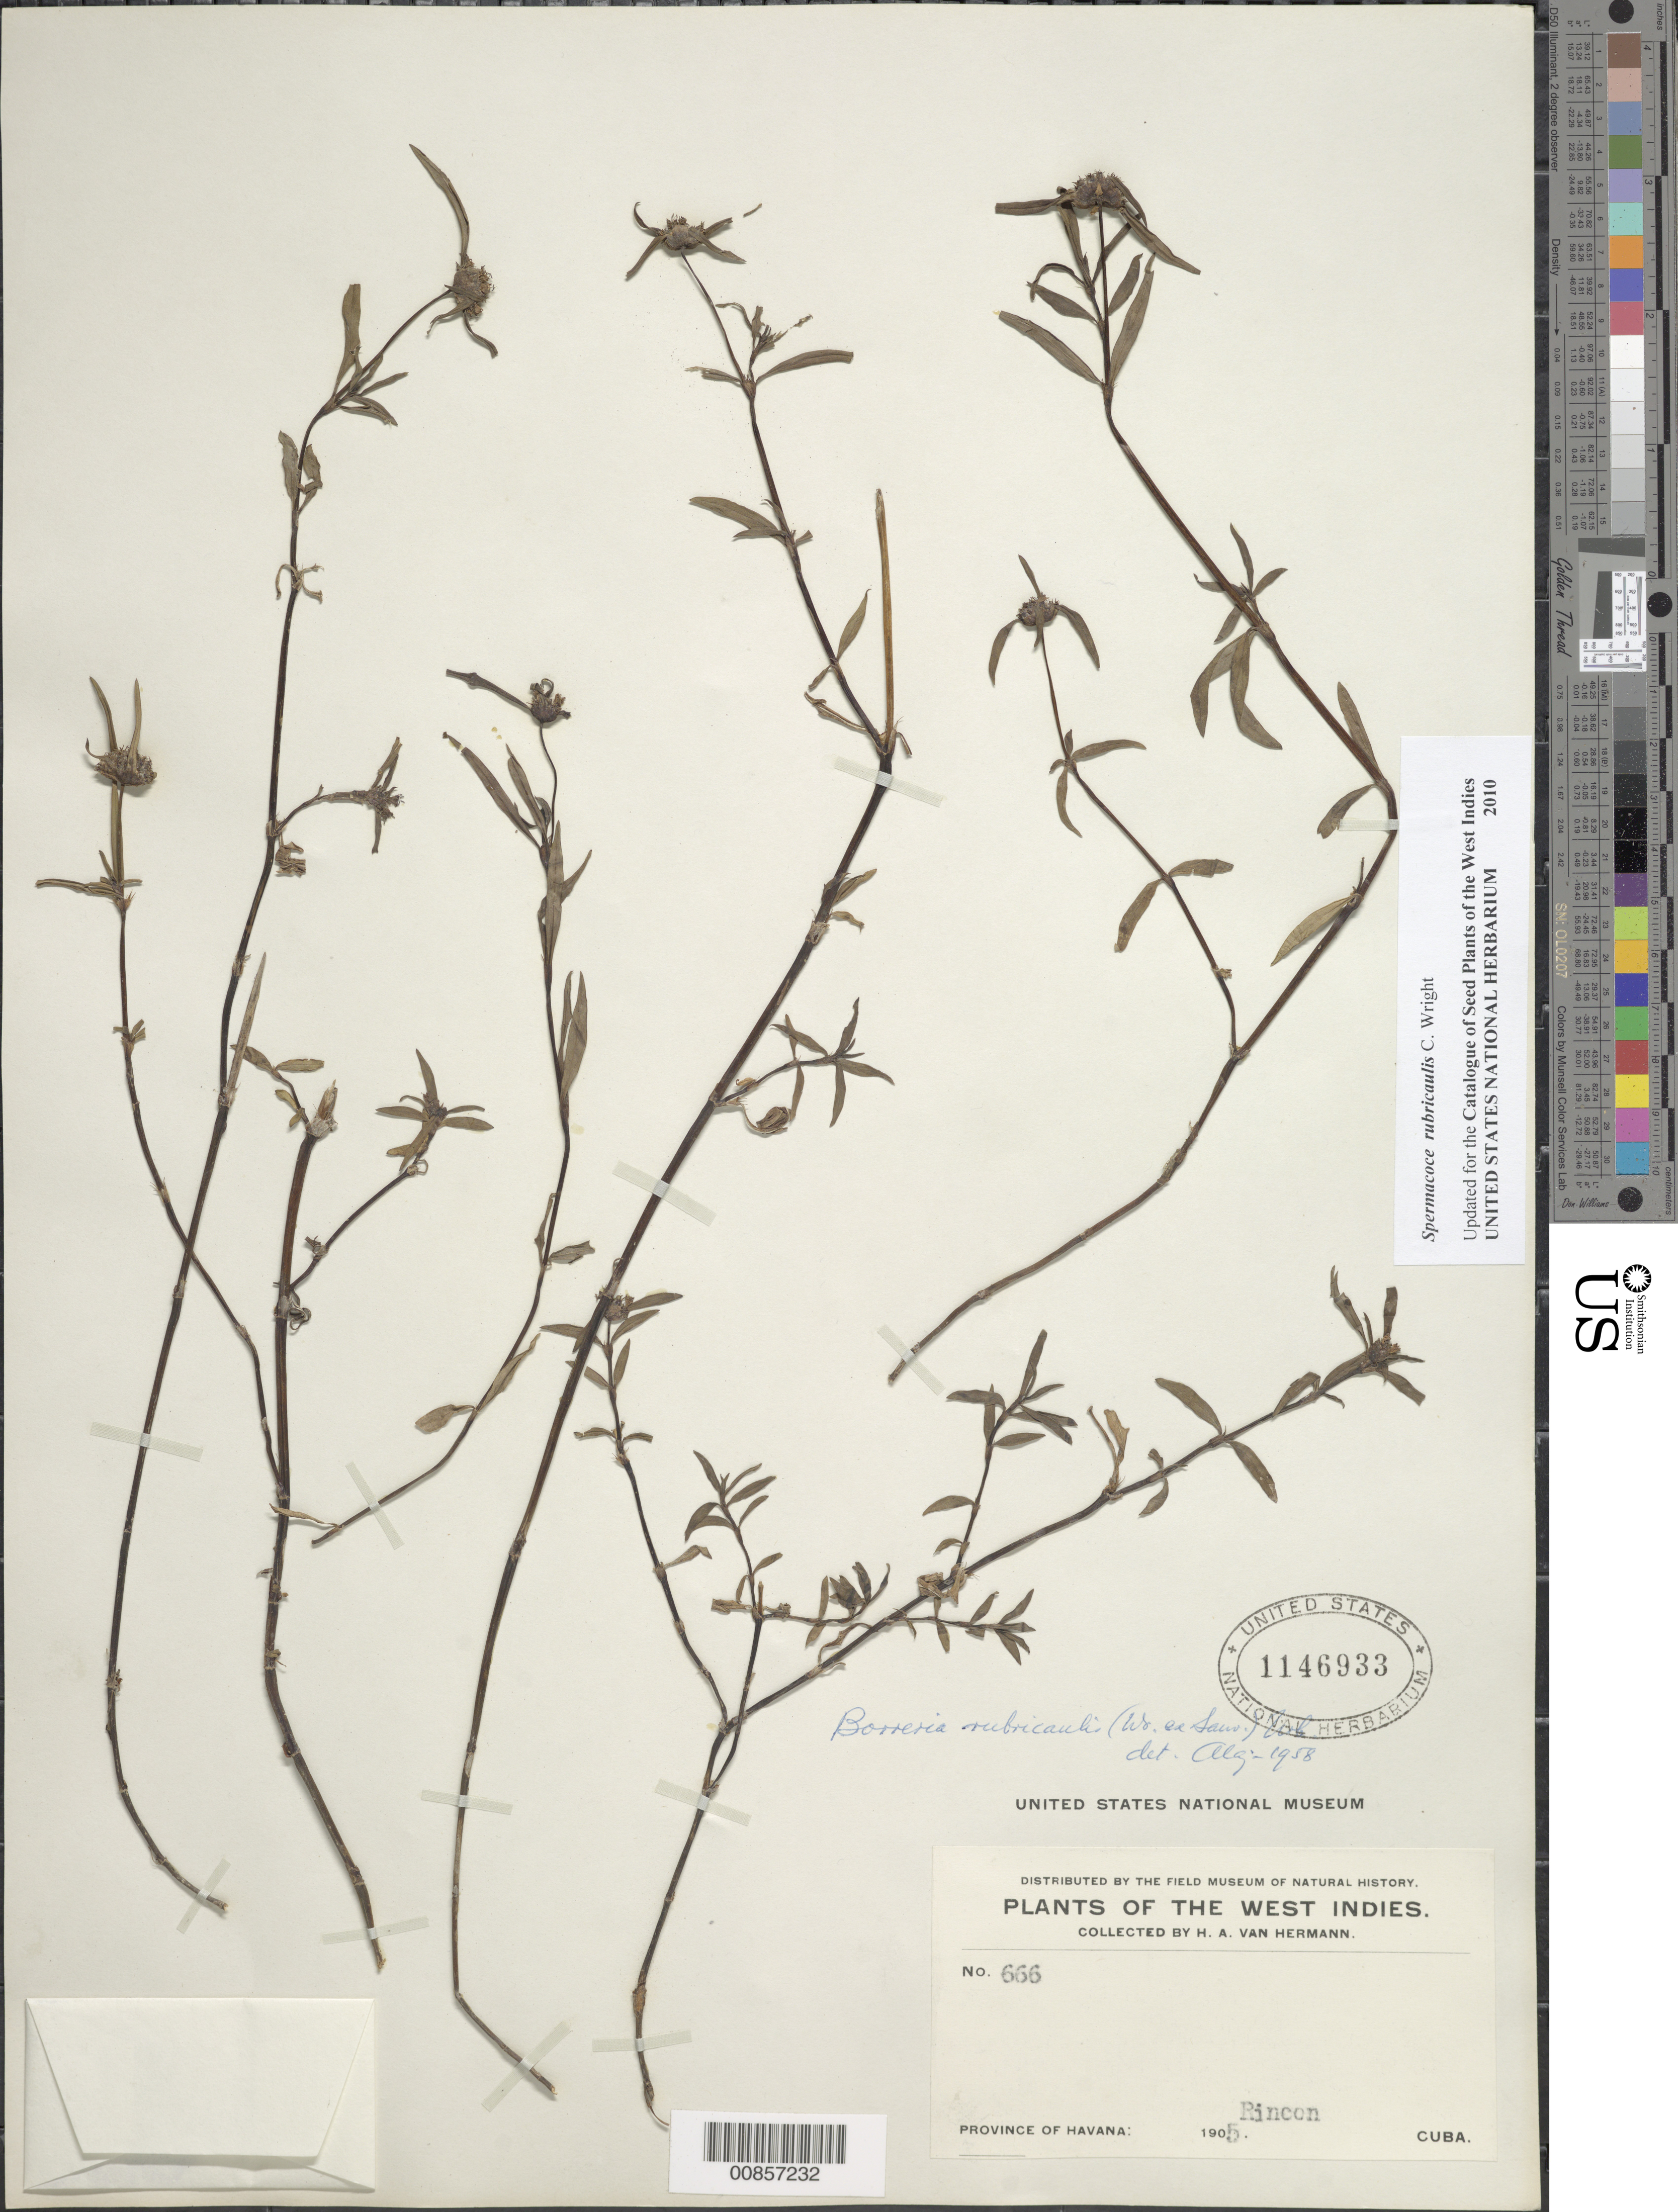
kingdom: Plantae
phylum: Tracheophyta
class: Magnoliopsida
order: Gentianales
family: Rubiaceae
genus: Spermacoce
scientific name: Spermacoce rubricaulis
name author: C. Wright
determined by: Liogier, Alain H.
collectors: H. A. Van Hermann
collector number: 666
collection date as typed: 1905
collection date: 1905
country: Cuba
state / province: La Habana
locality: Rincon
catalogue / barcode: US 1146933